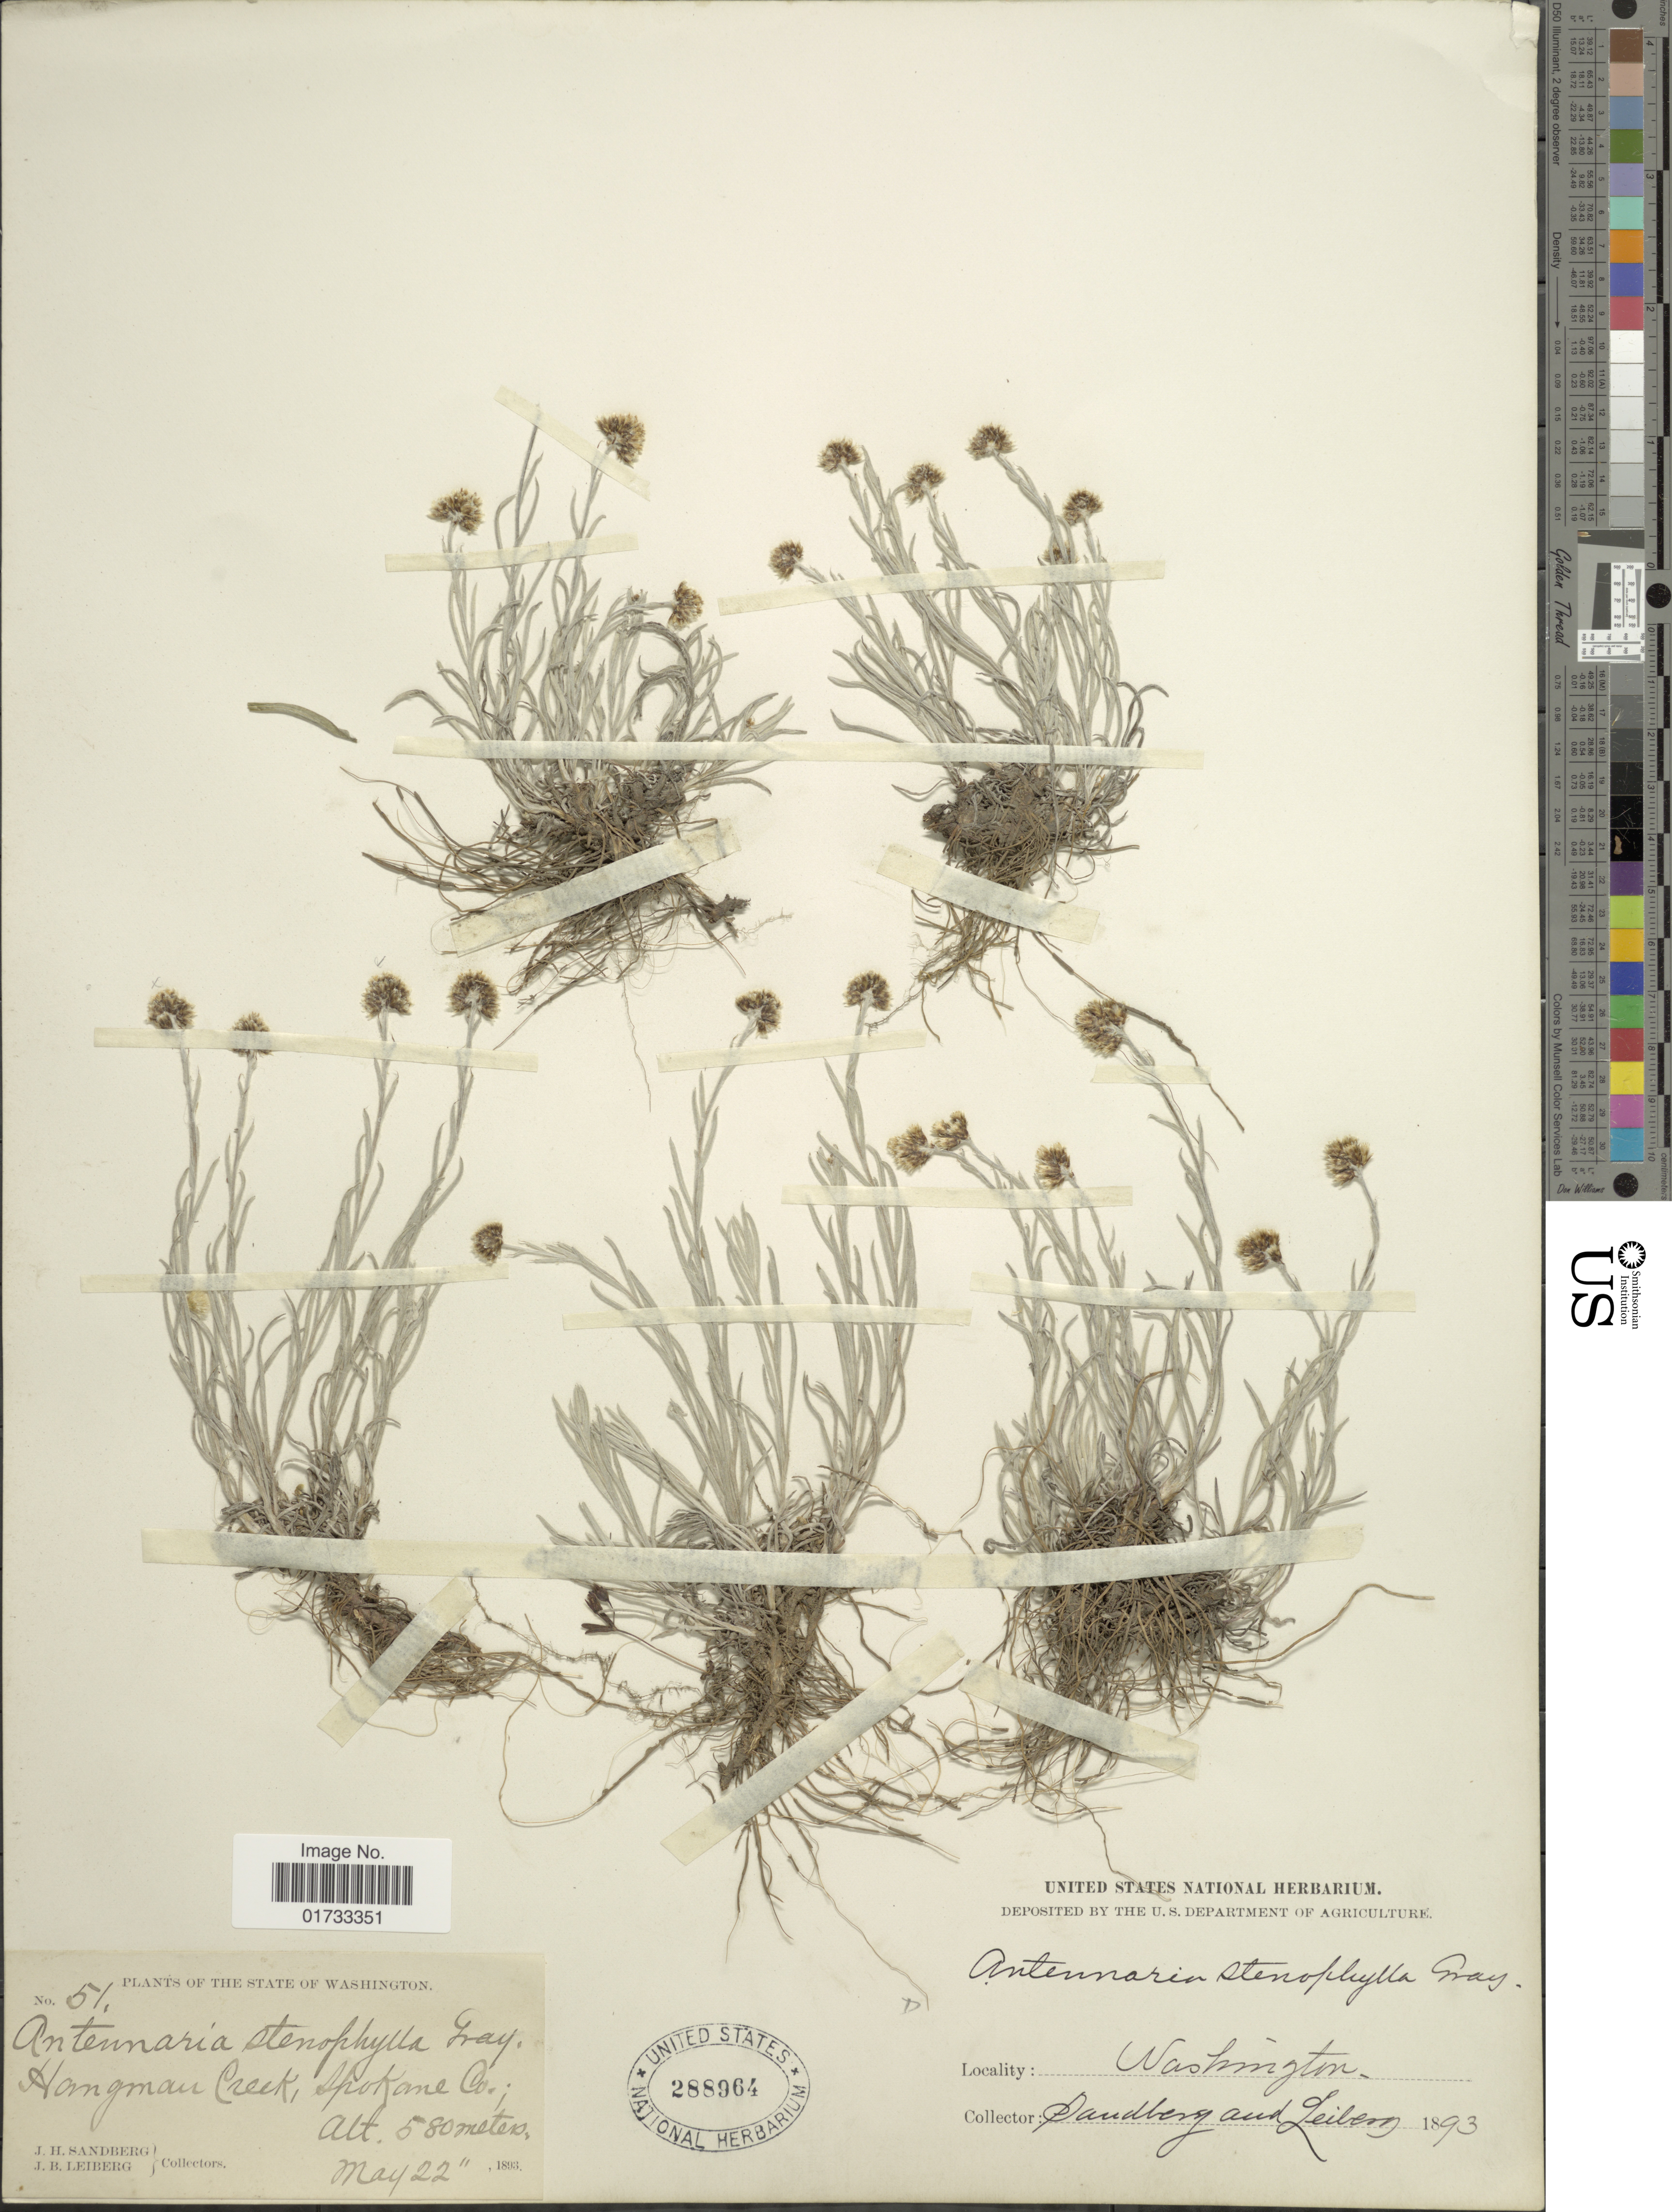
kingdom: Plantae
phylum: Tracheophyta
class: Magnoliopsida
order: Asterales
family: Asteraceae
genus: Antennaria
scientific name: Antennaria stenophylla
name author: (A. Gray) A. Gray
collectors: J. H. Sandberg & J. B. Leiberg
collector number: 51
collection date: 1893-05-22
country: United States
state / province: Washington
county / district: Spokane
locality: Hangmaur Creek, Apokane Co.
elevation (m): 580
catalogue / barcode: US 288964